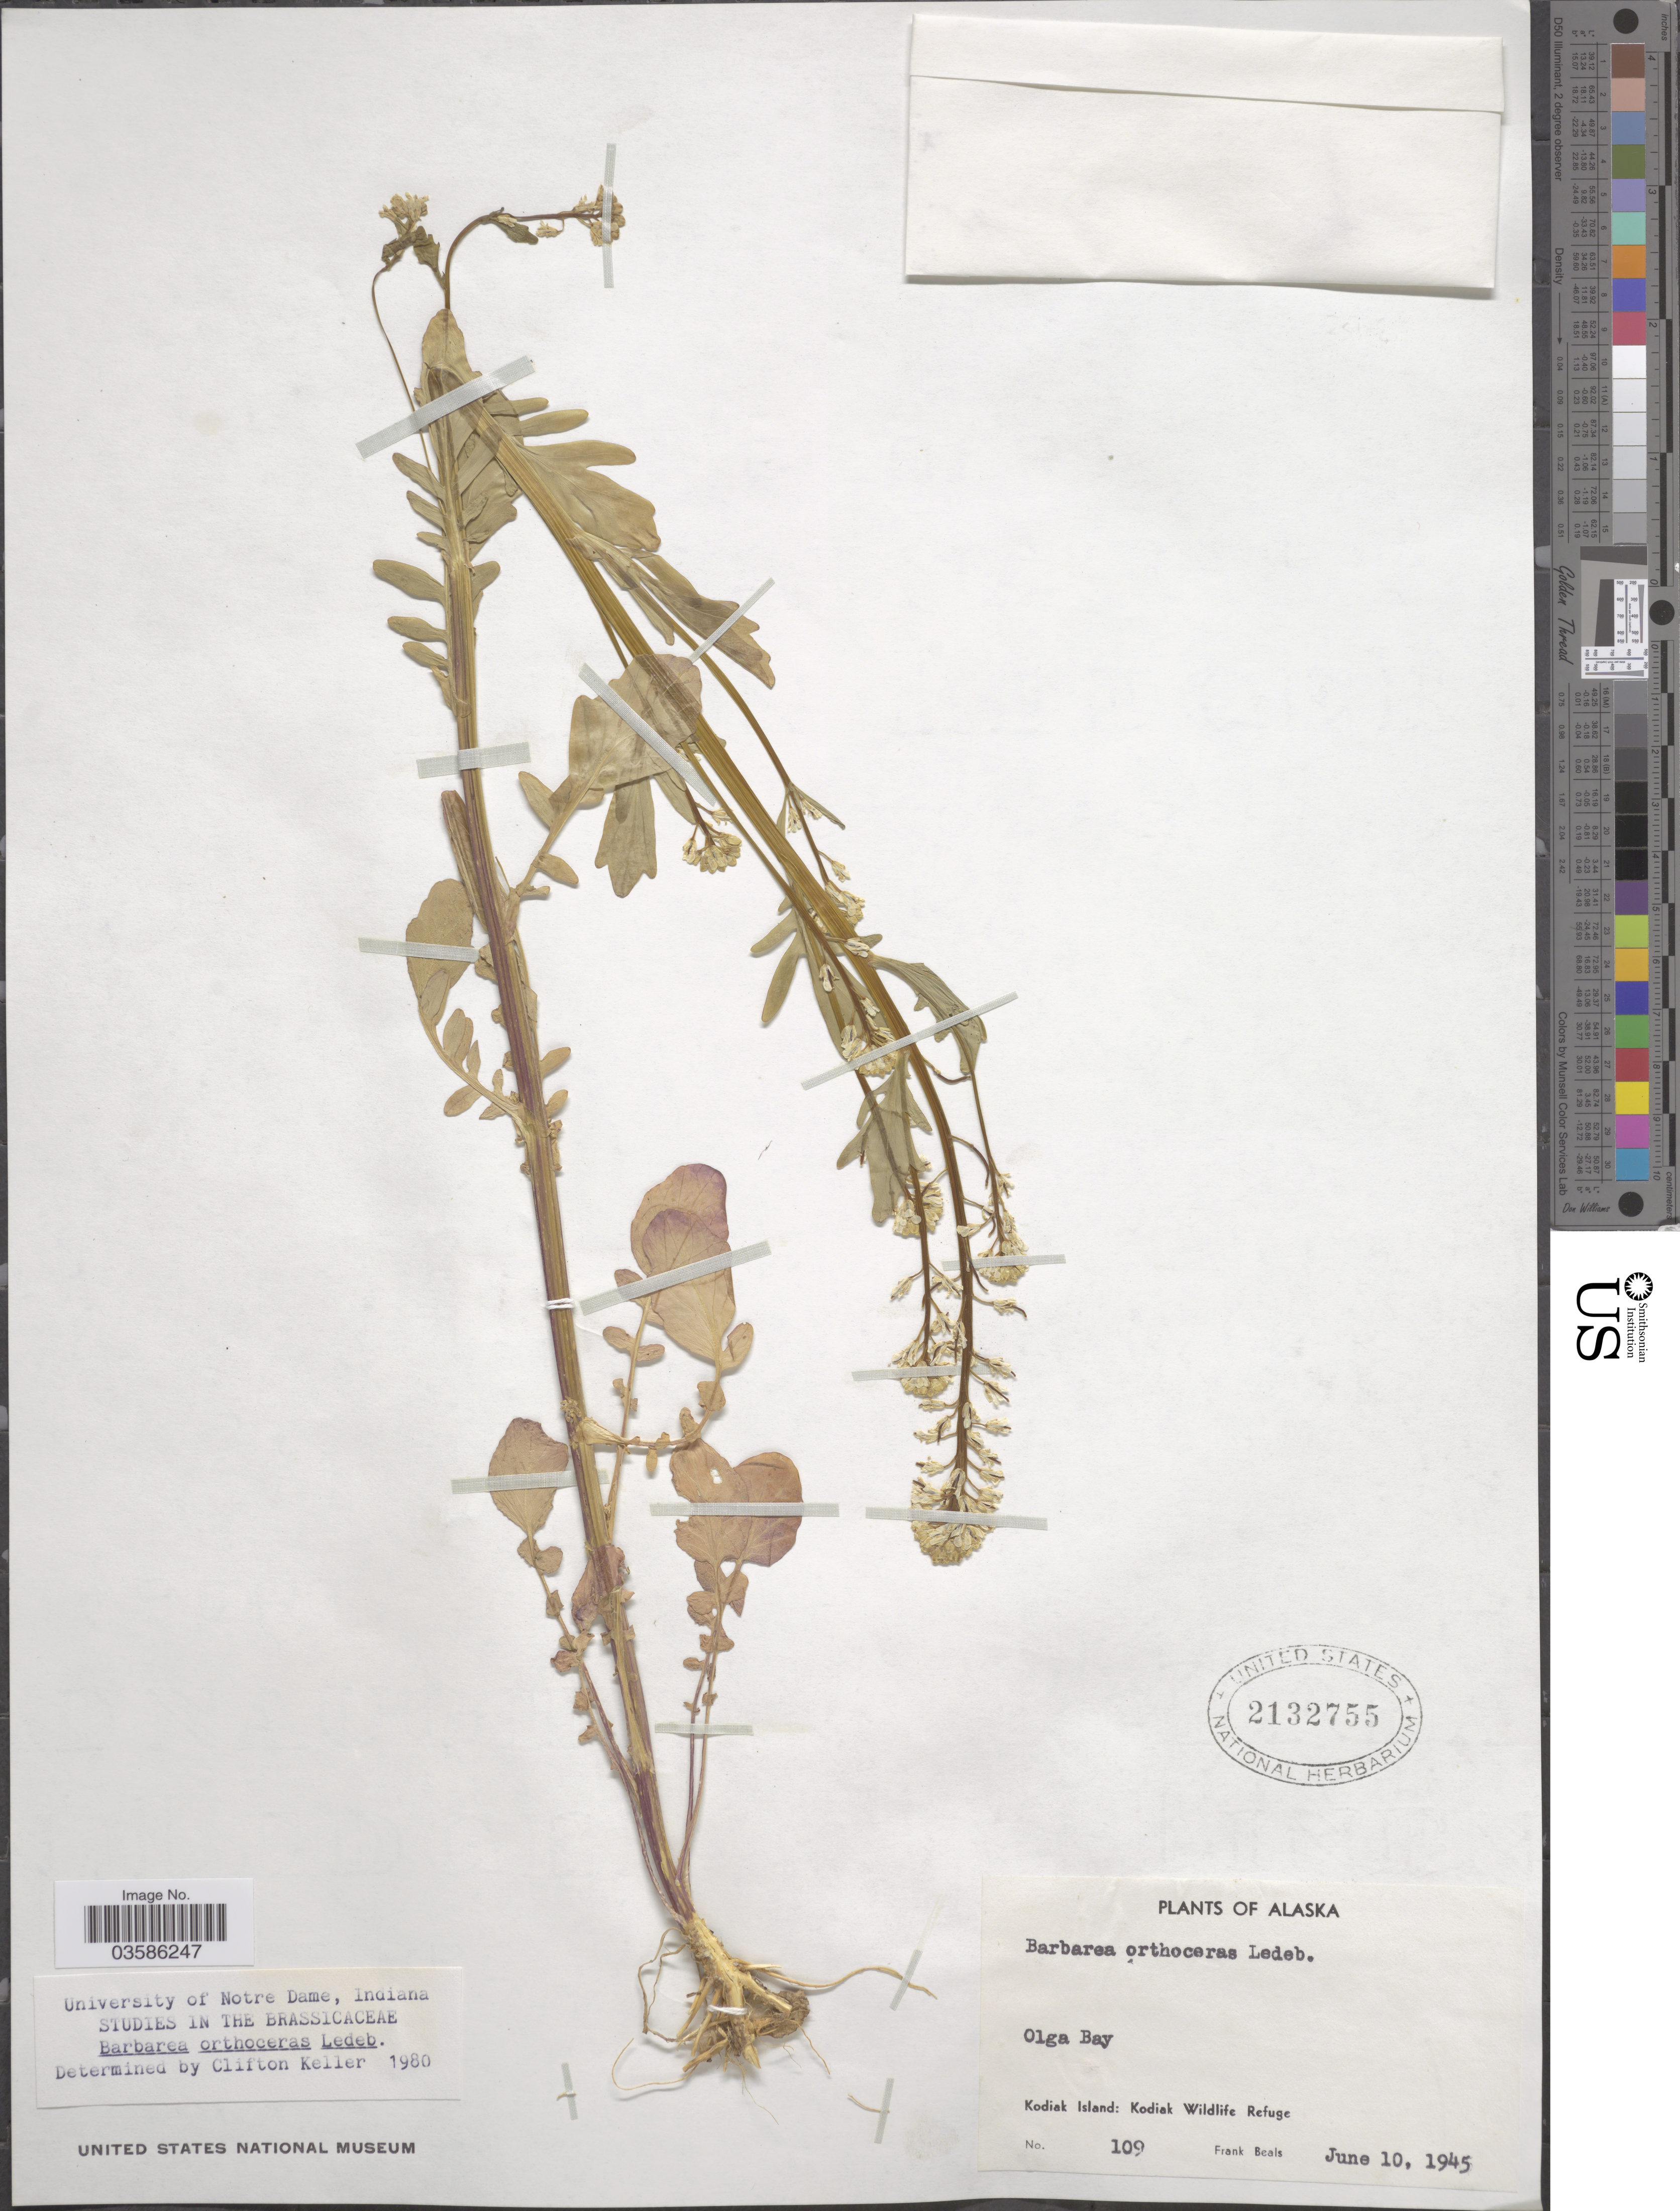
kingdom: Plantae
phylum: Tracheophyta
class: Magnoliopsida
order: Brassicales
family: Brassicaceae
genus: Barbarea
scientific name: Barbarea orthoceras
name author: Ledeb.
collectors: F. Beals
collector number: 109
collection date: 1945-06-10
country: United States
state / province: Alaska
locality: Olga Bay. Kodiak Island: Kodiak Wildlife Refuge.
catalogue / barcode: US 2132755